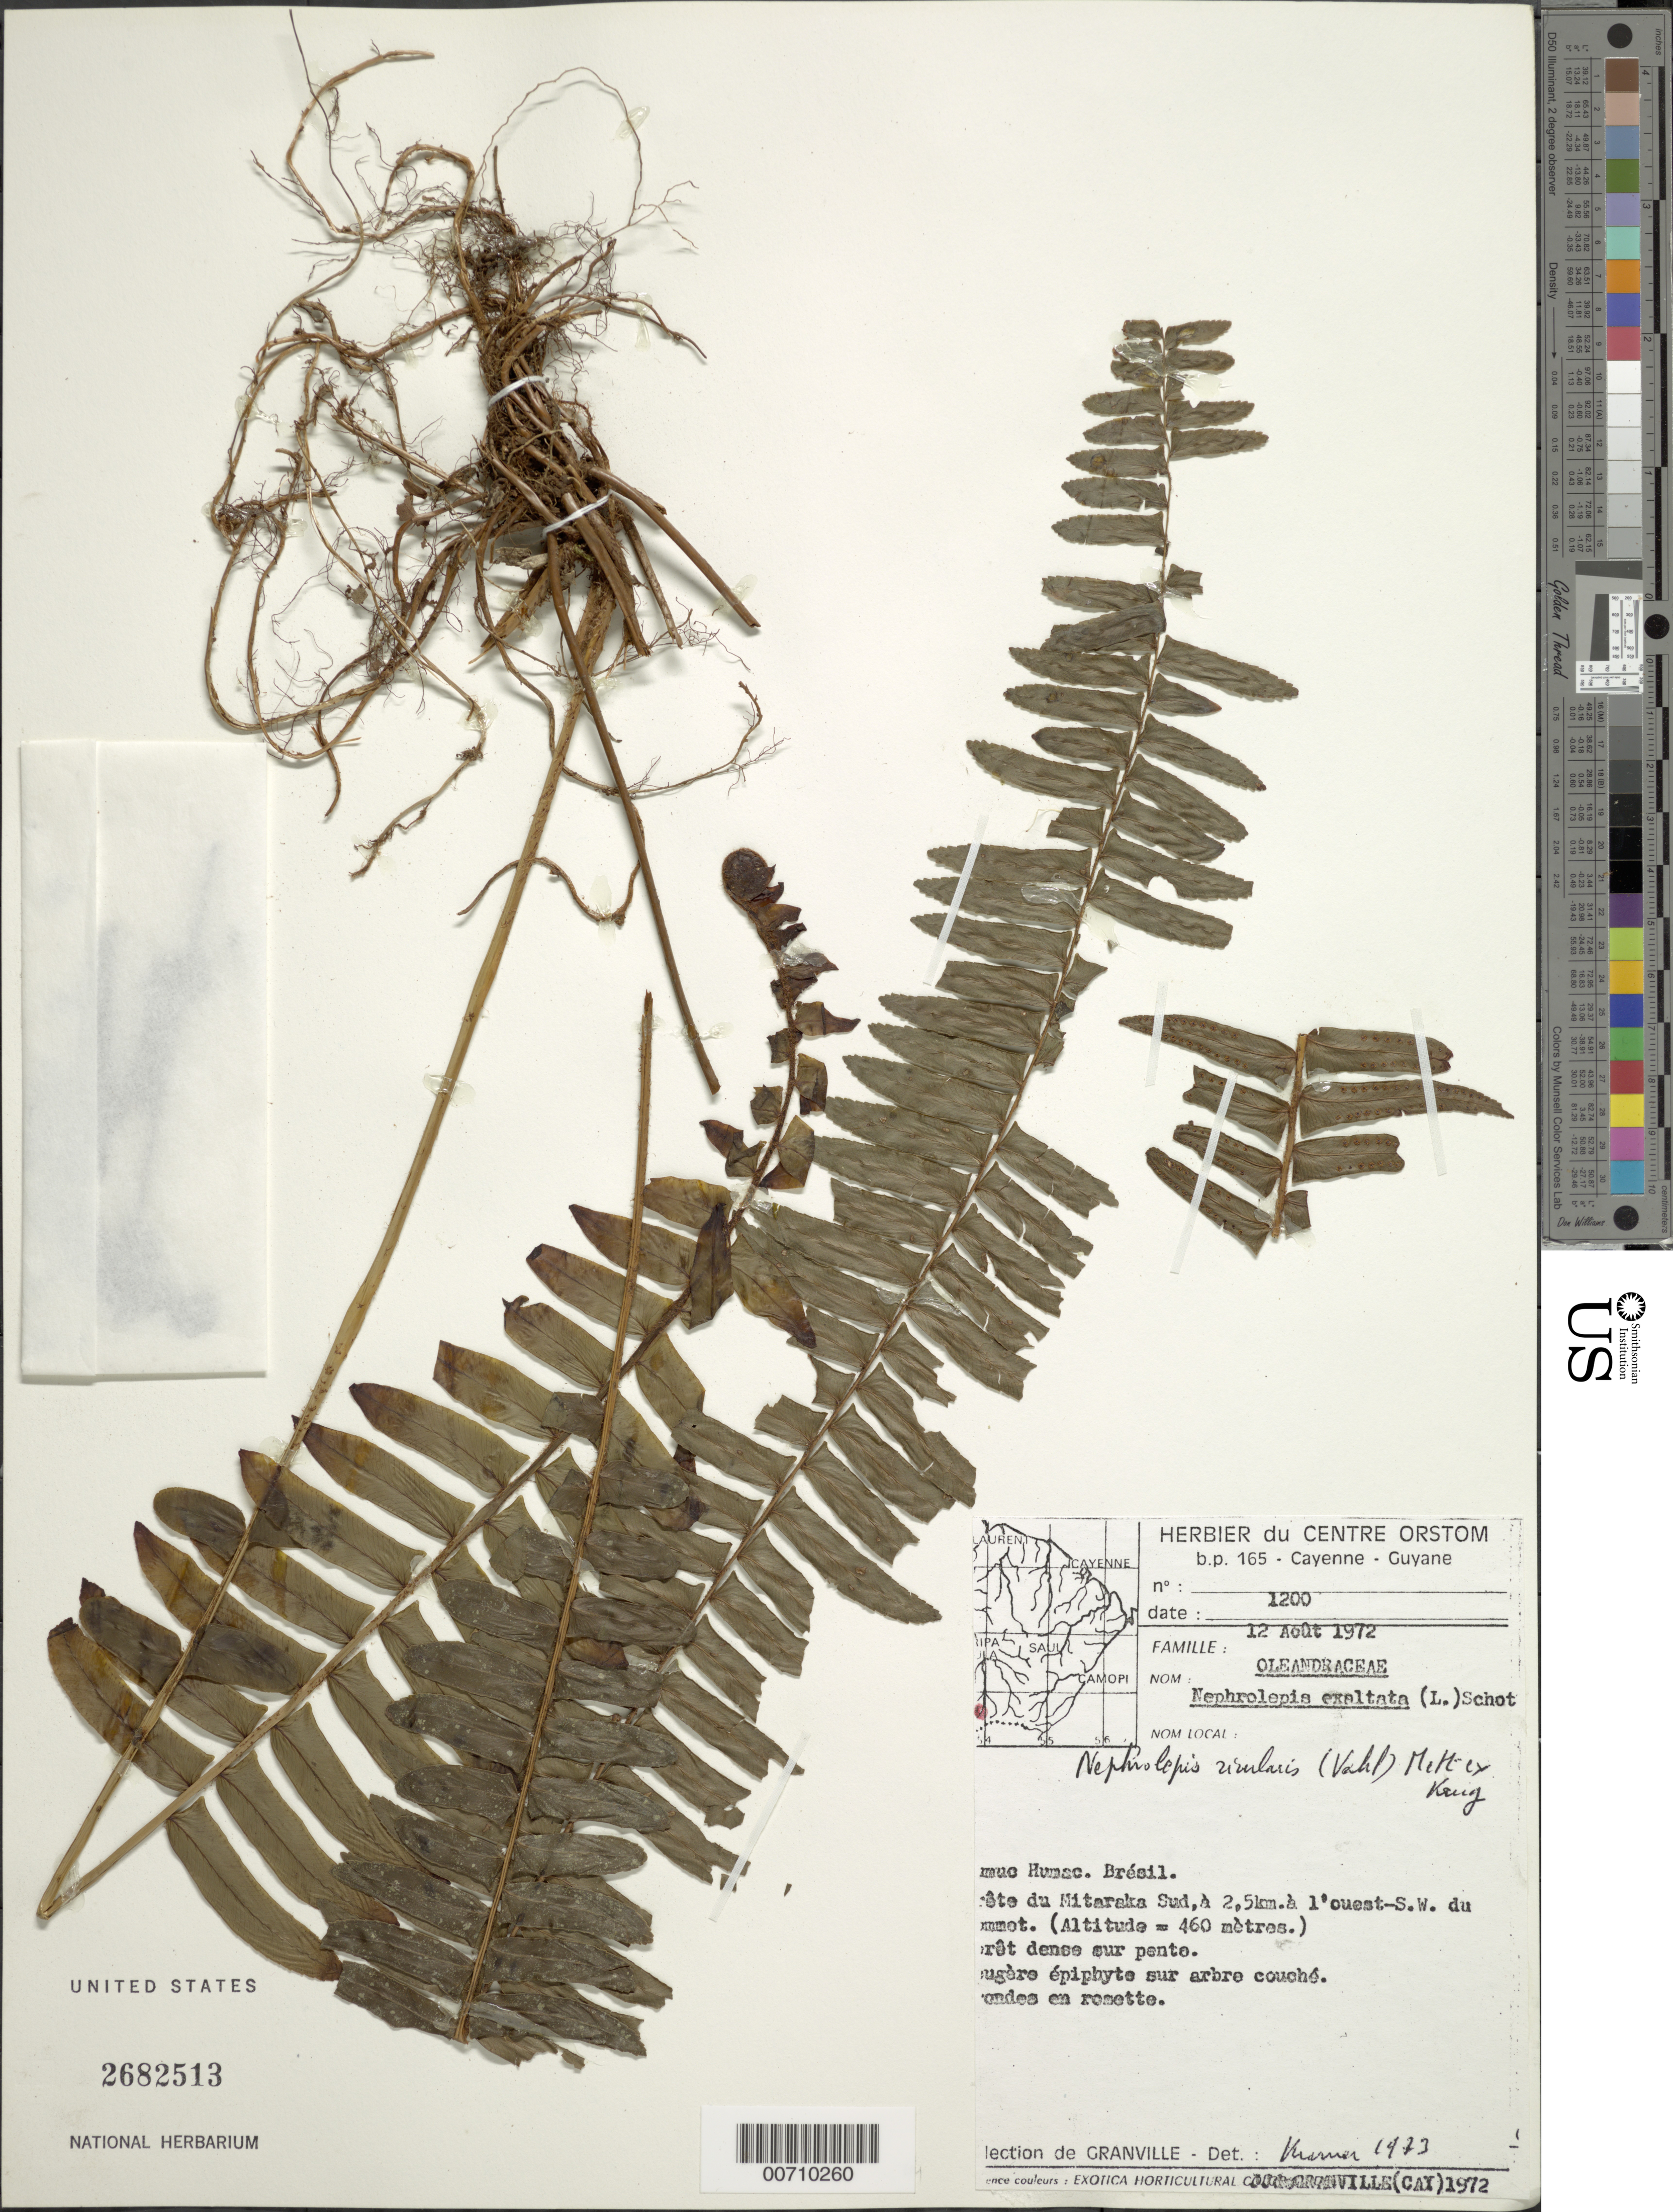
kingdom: Plantae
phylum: Tracheophyta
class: Polypodiopsida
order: Polypodiales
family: Nephrolepidaceae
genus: Nephrolepis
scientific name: Nephrolepis rivularis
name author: (Vahl) Mett. ex Krug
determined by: Kramer, K. U.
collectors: J.-J. de Granville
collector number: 1200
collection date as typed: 12-Aug-72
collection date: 1972-08-12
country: French Guiana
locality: Tumuc-Humac, Frontiere Brazil, sommet du Mitaraka Sud, à l'ouest -- SW du sommet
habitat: Dense forest on slope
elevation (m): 460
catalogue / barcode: US 2682513